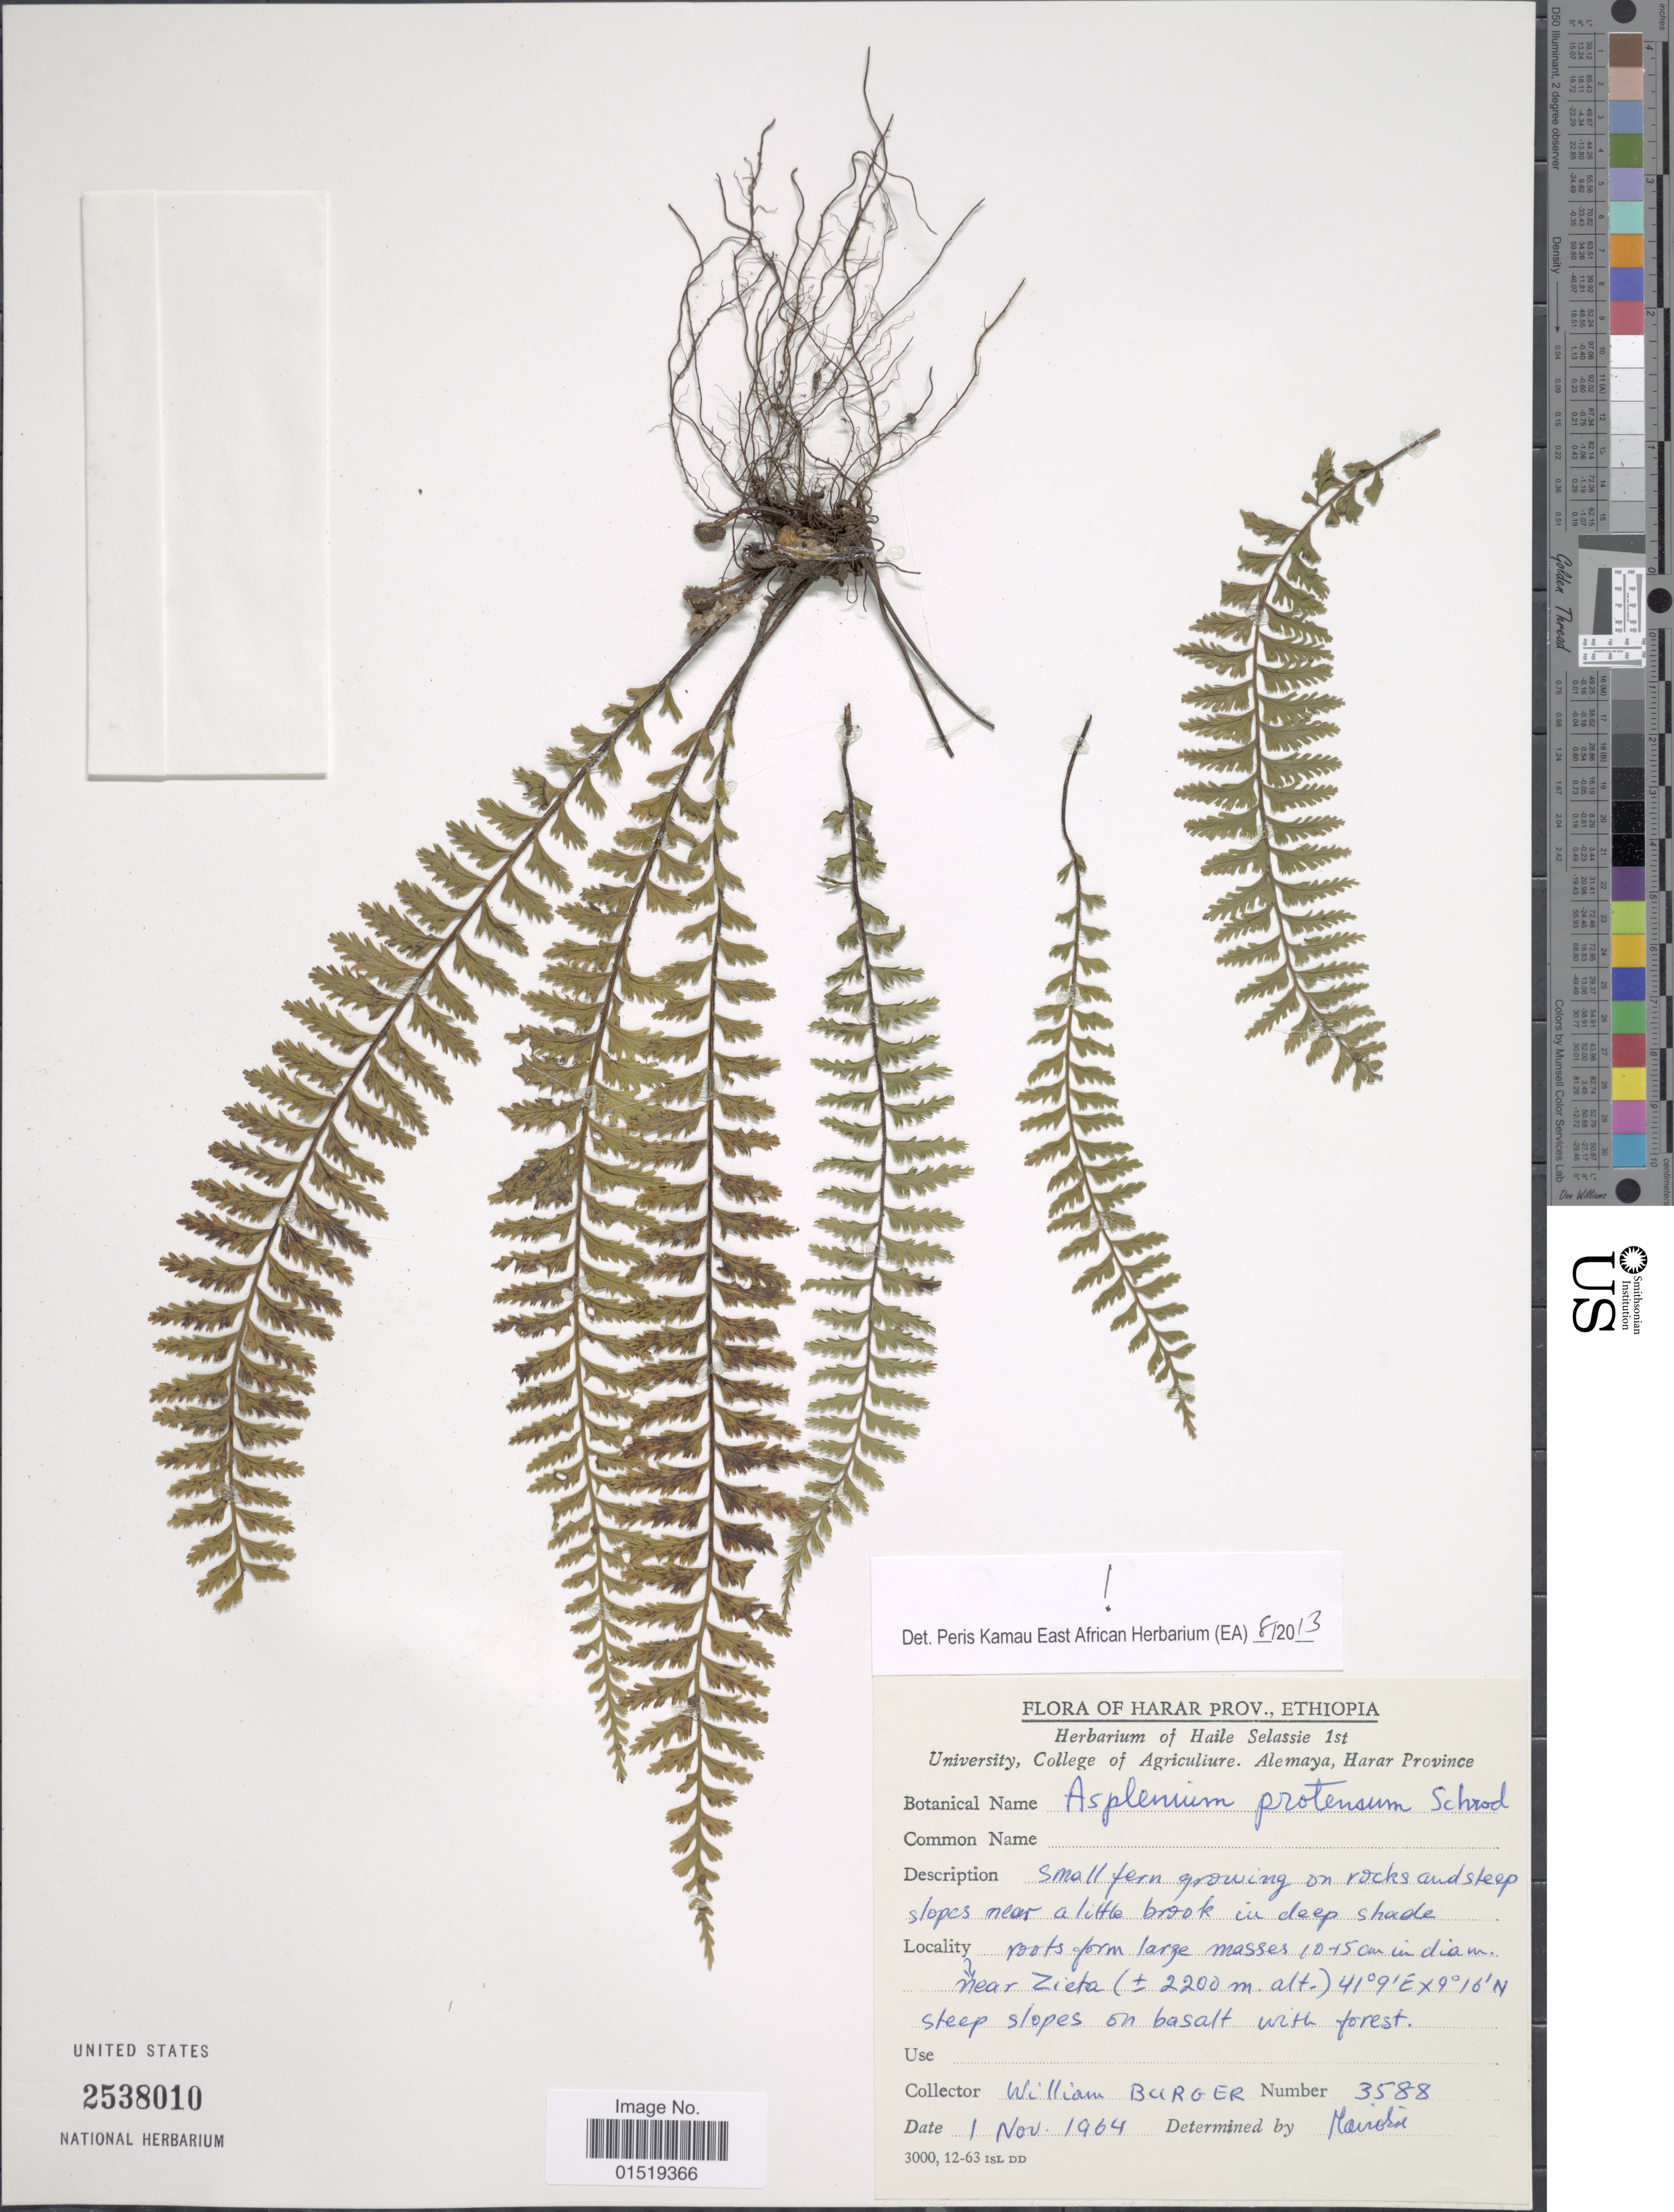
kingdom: Plantae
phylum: Tracheophyta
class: Polypodiopsida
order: Polypodiales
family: Aspleniaceae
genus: Asplenium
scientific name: Asplenium protensum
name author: Schrad.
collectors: W. Burger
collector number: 3588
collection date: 1964-11-01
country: Ethiopia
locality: Harar Prov. Near Zieta.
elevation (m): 2200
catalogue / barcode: US 2538010